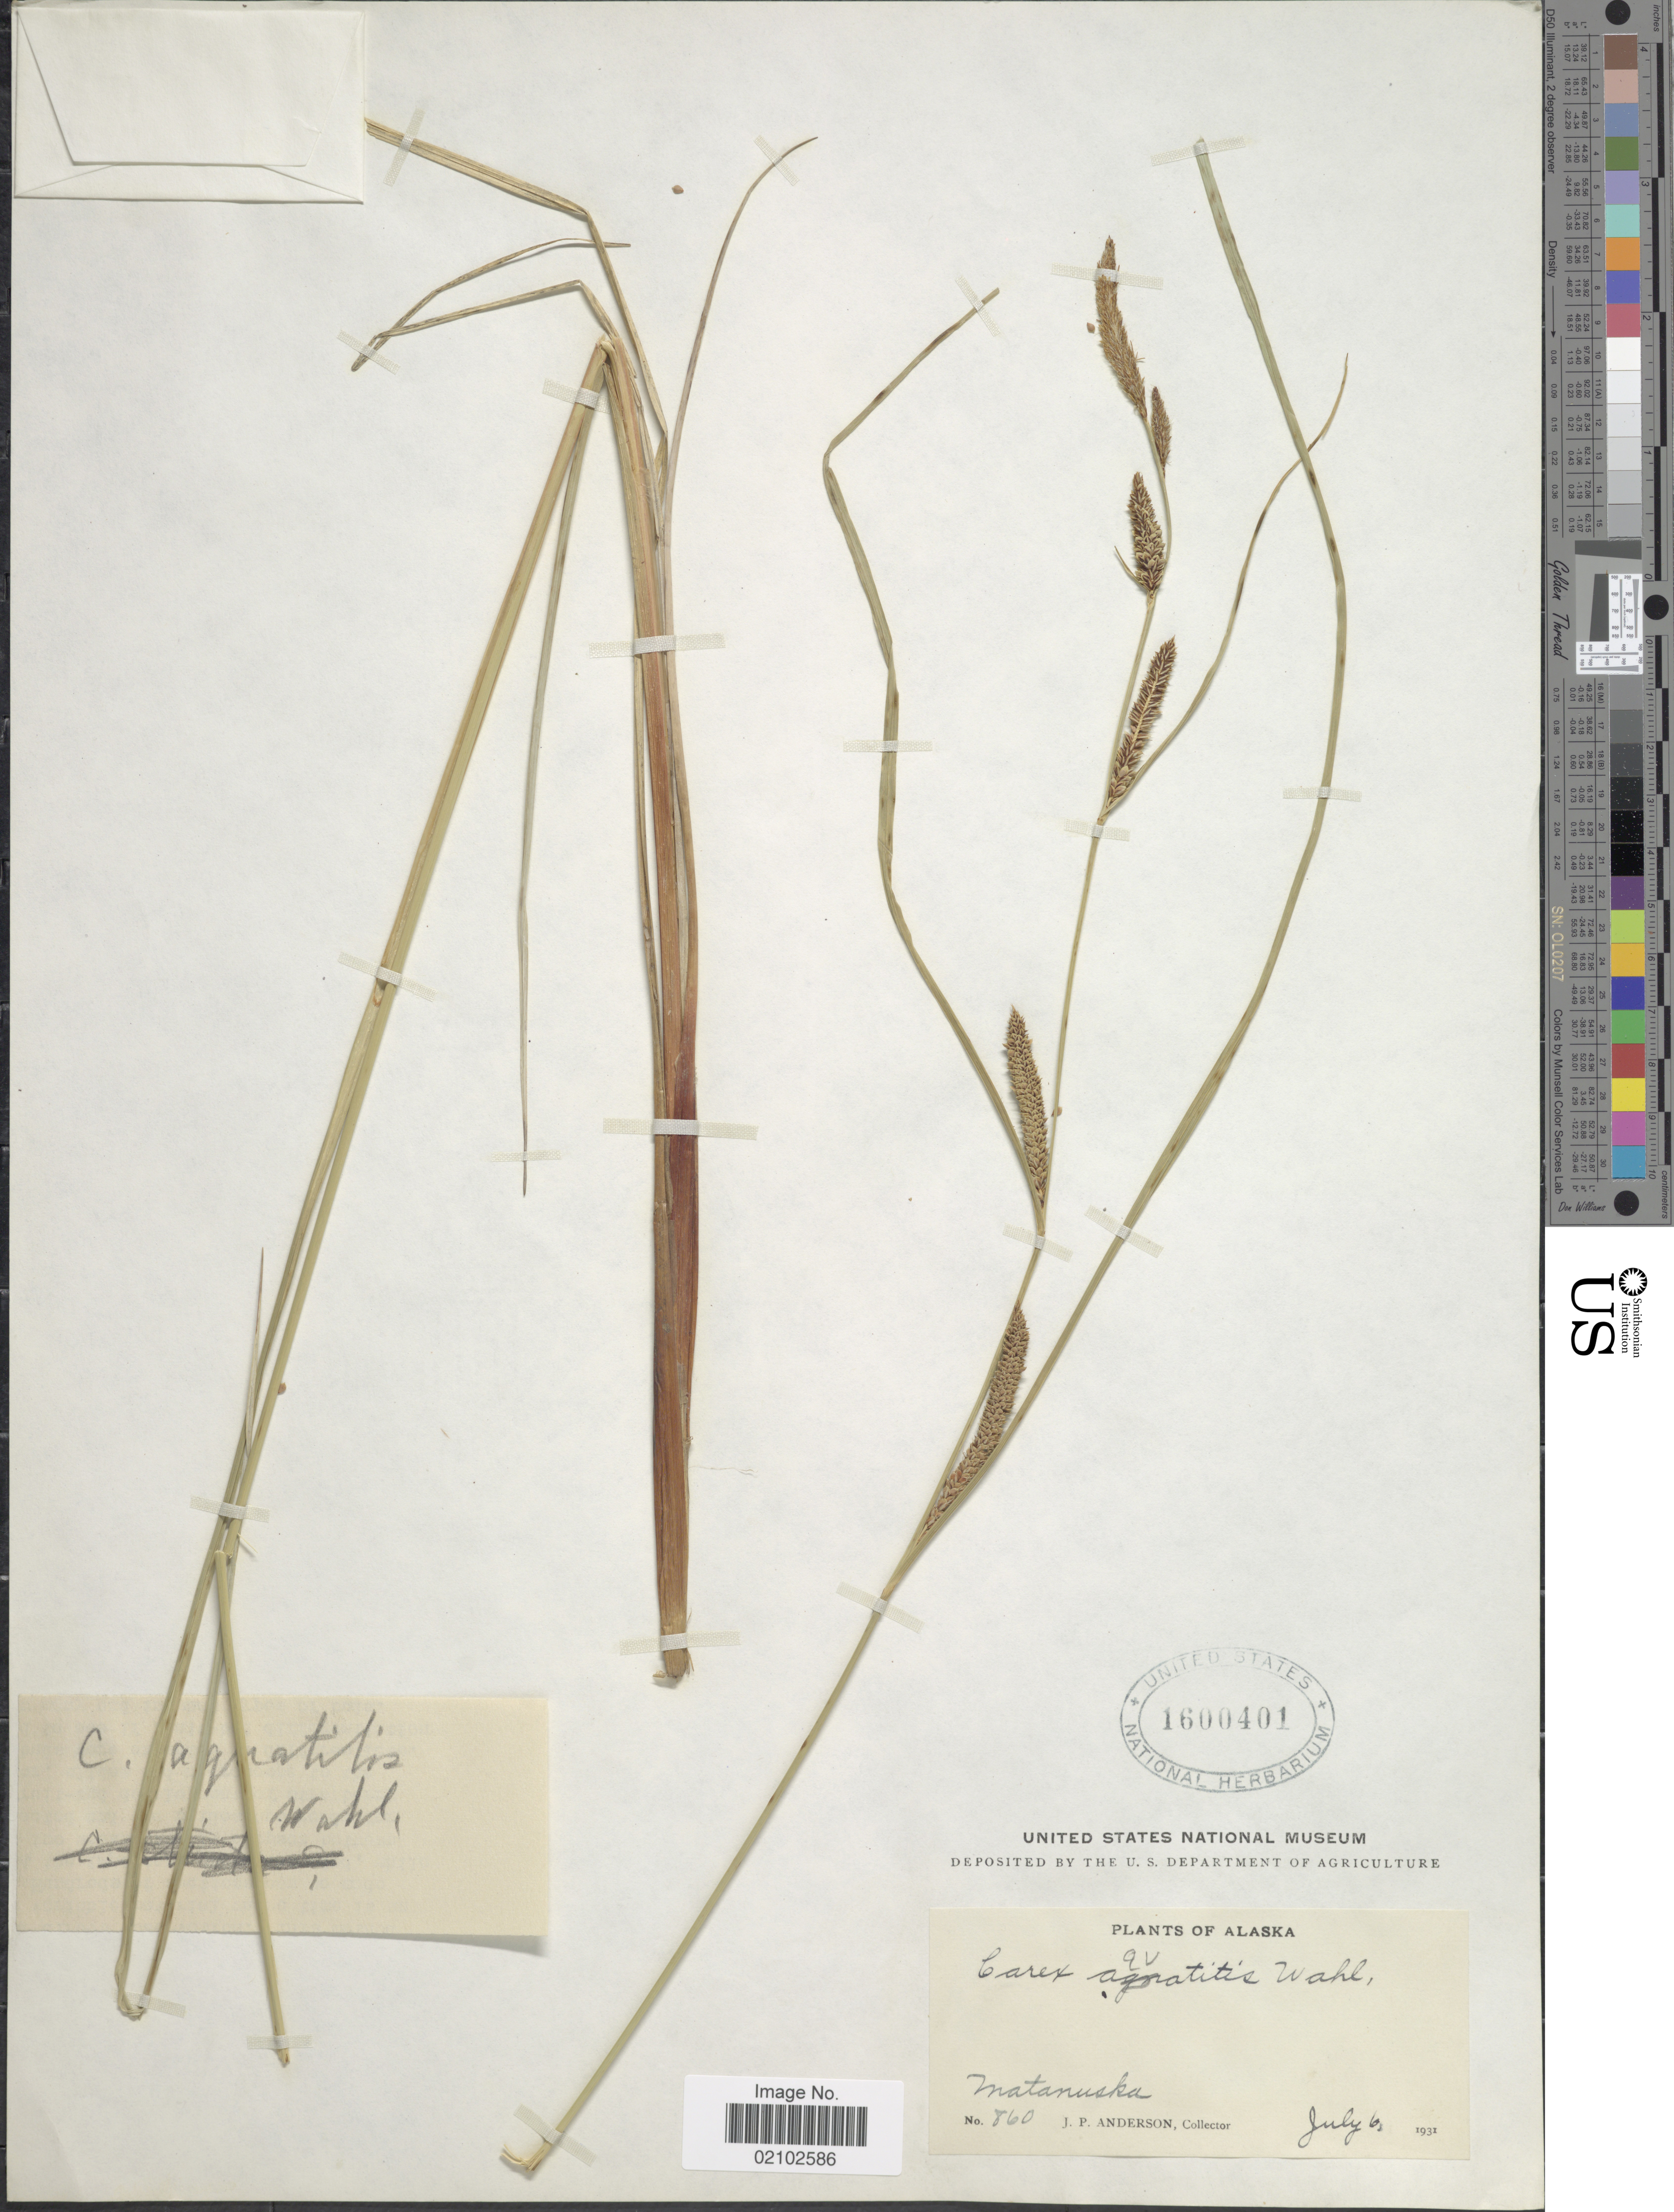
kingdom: Plantae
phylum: Tracheophyta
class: Liliopsida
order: Poales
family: Cyperaceae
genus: Carex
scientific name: Carex aquatilis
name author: Wahlenb.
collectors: J. P. Anderson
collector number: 860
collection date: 1931-07-06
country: United States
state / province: Alaska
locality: Matanuska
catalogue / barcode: US 1600401